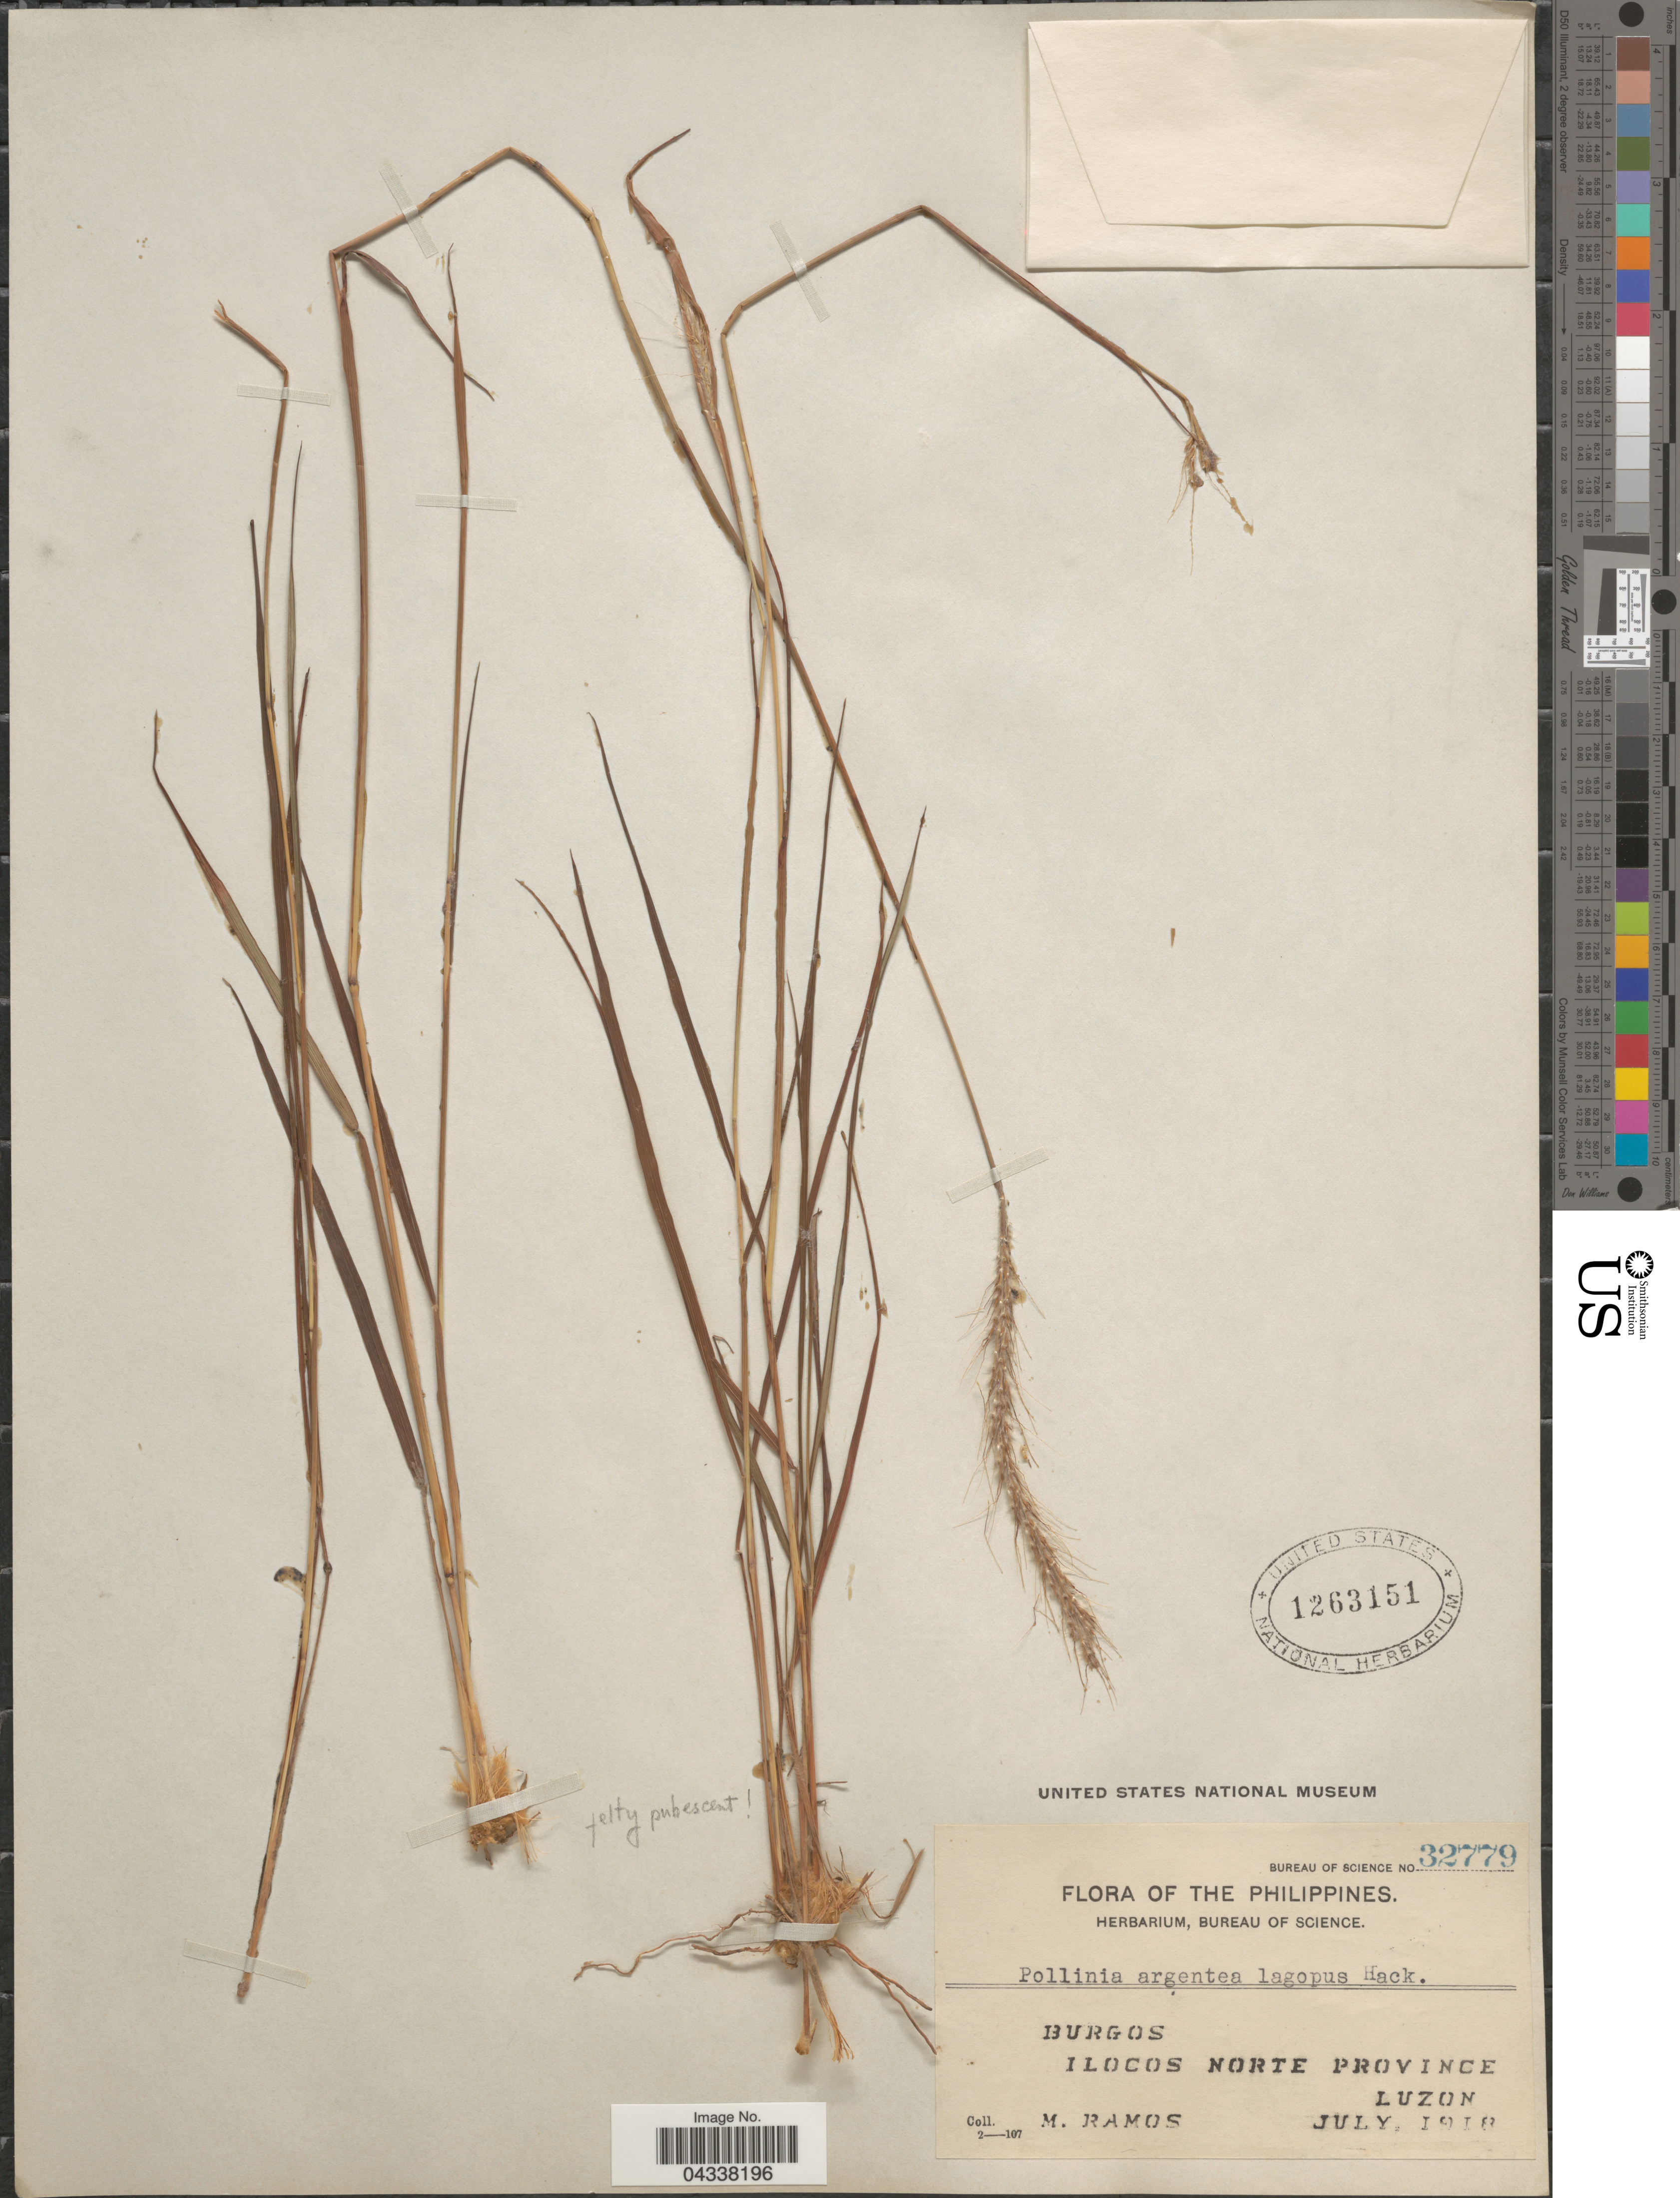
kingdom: Plantae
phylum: Tracheophyta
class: Liliopsida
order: Poales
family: Poaceae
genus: Pseudopogonatherum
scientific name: Pseudopogonatherum speciosum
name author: (Debeaux) Ohwi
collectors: M. Ramos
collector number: Bureau of Science 32779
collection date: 1918-07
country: Philippines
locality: Burgos. Ilocos Norte Province. Luzon.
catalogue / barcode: US 1263151